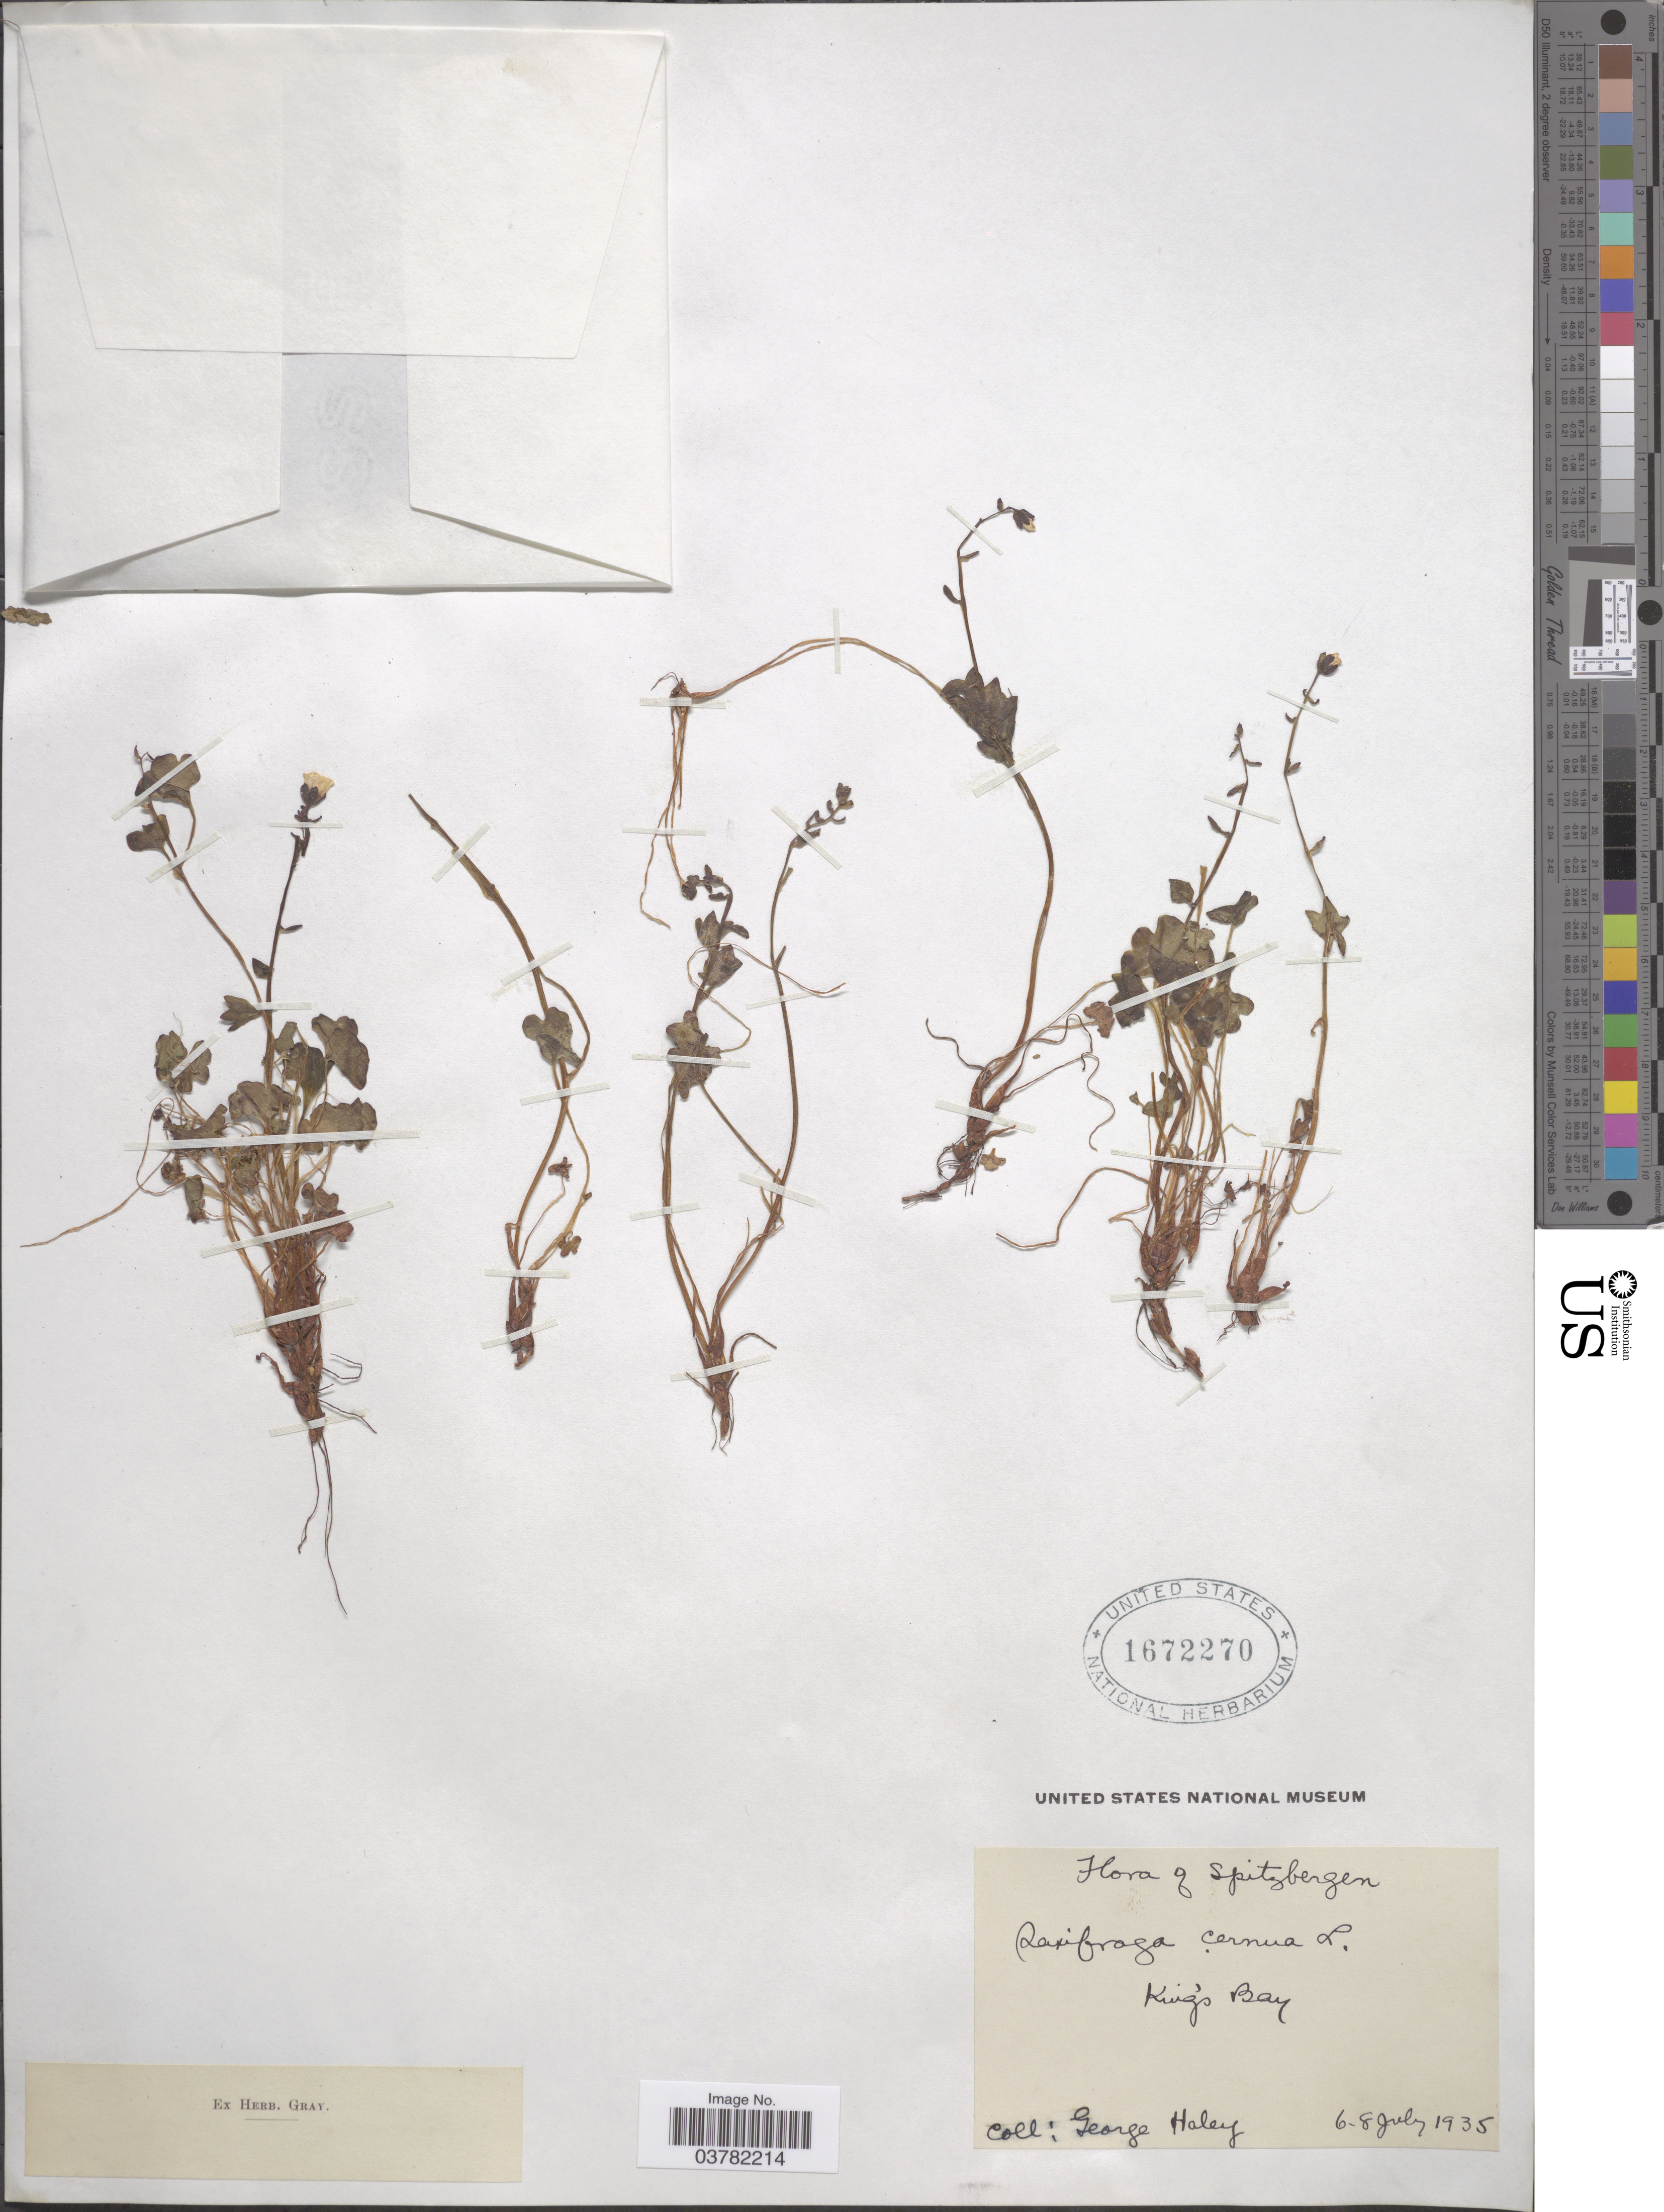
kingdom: Plantae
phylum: Tracheophyta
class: Magnoliopsida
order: Saxifragales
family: Saxifragaceae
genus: Saxifraga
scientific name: Saxifraga cernua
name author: L.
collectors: G. Haley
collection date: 1935-07-06/1935-07-08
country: Norway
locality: Spitzbergen. King's Bay.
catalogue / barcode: US 1672270